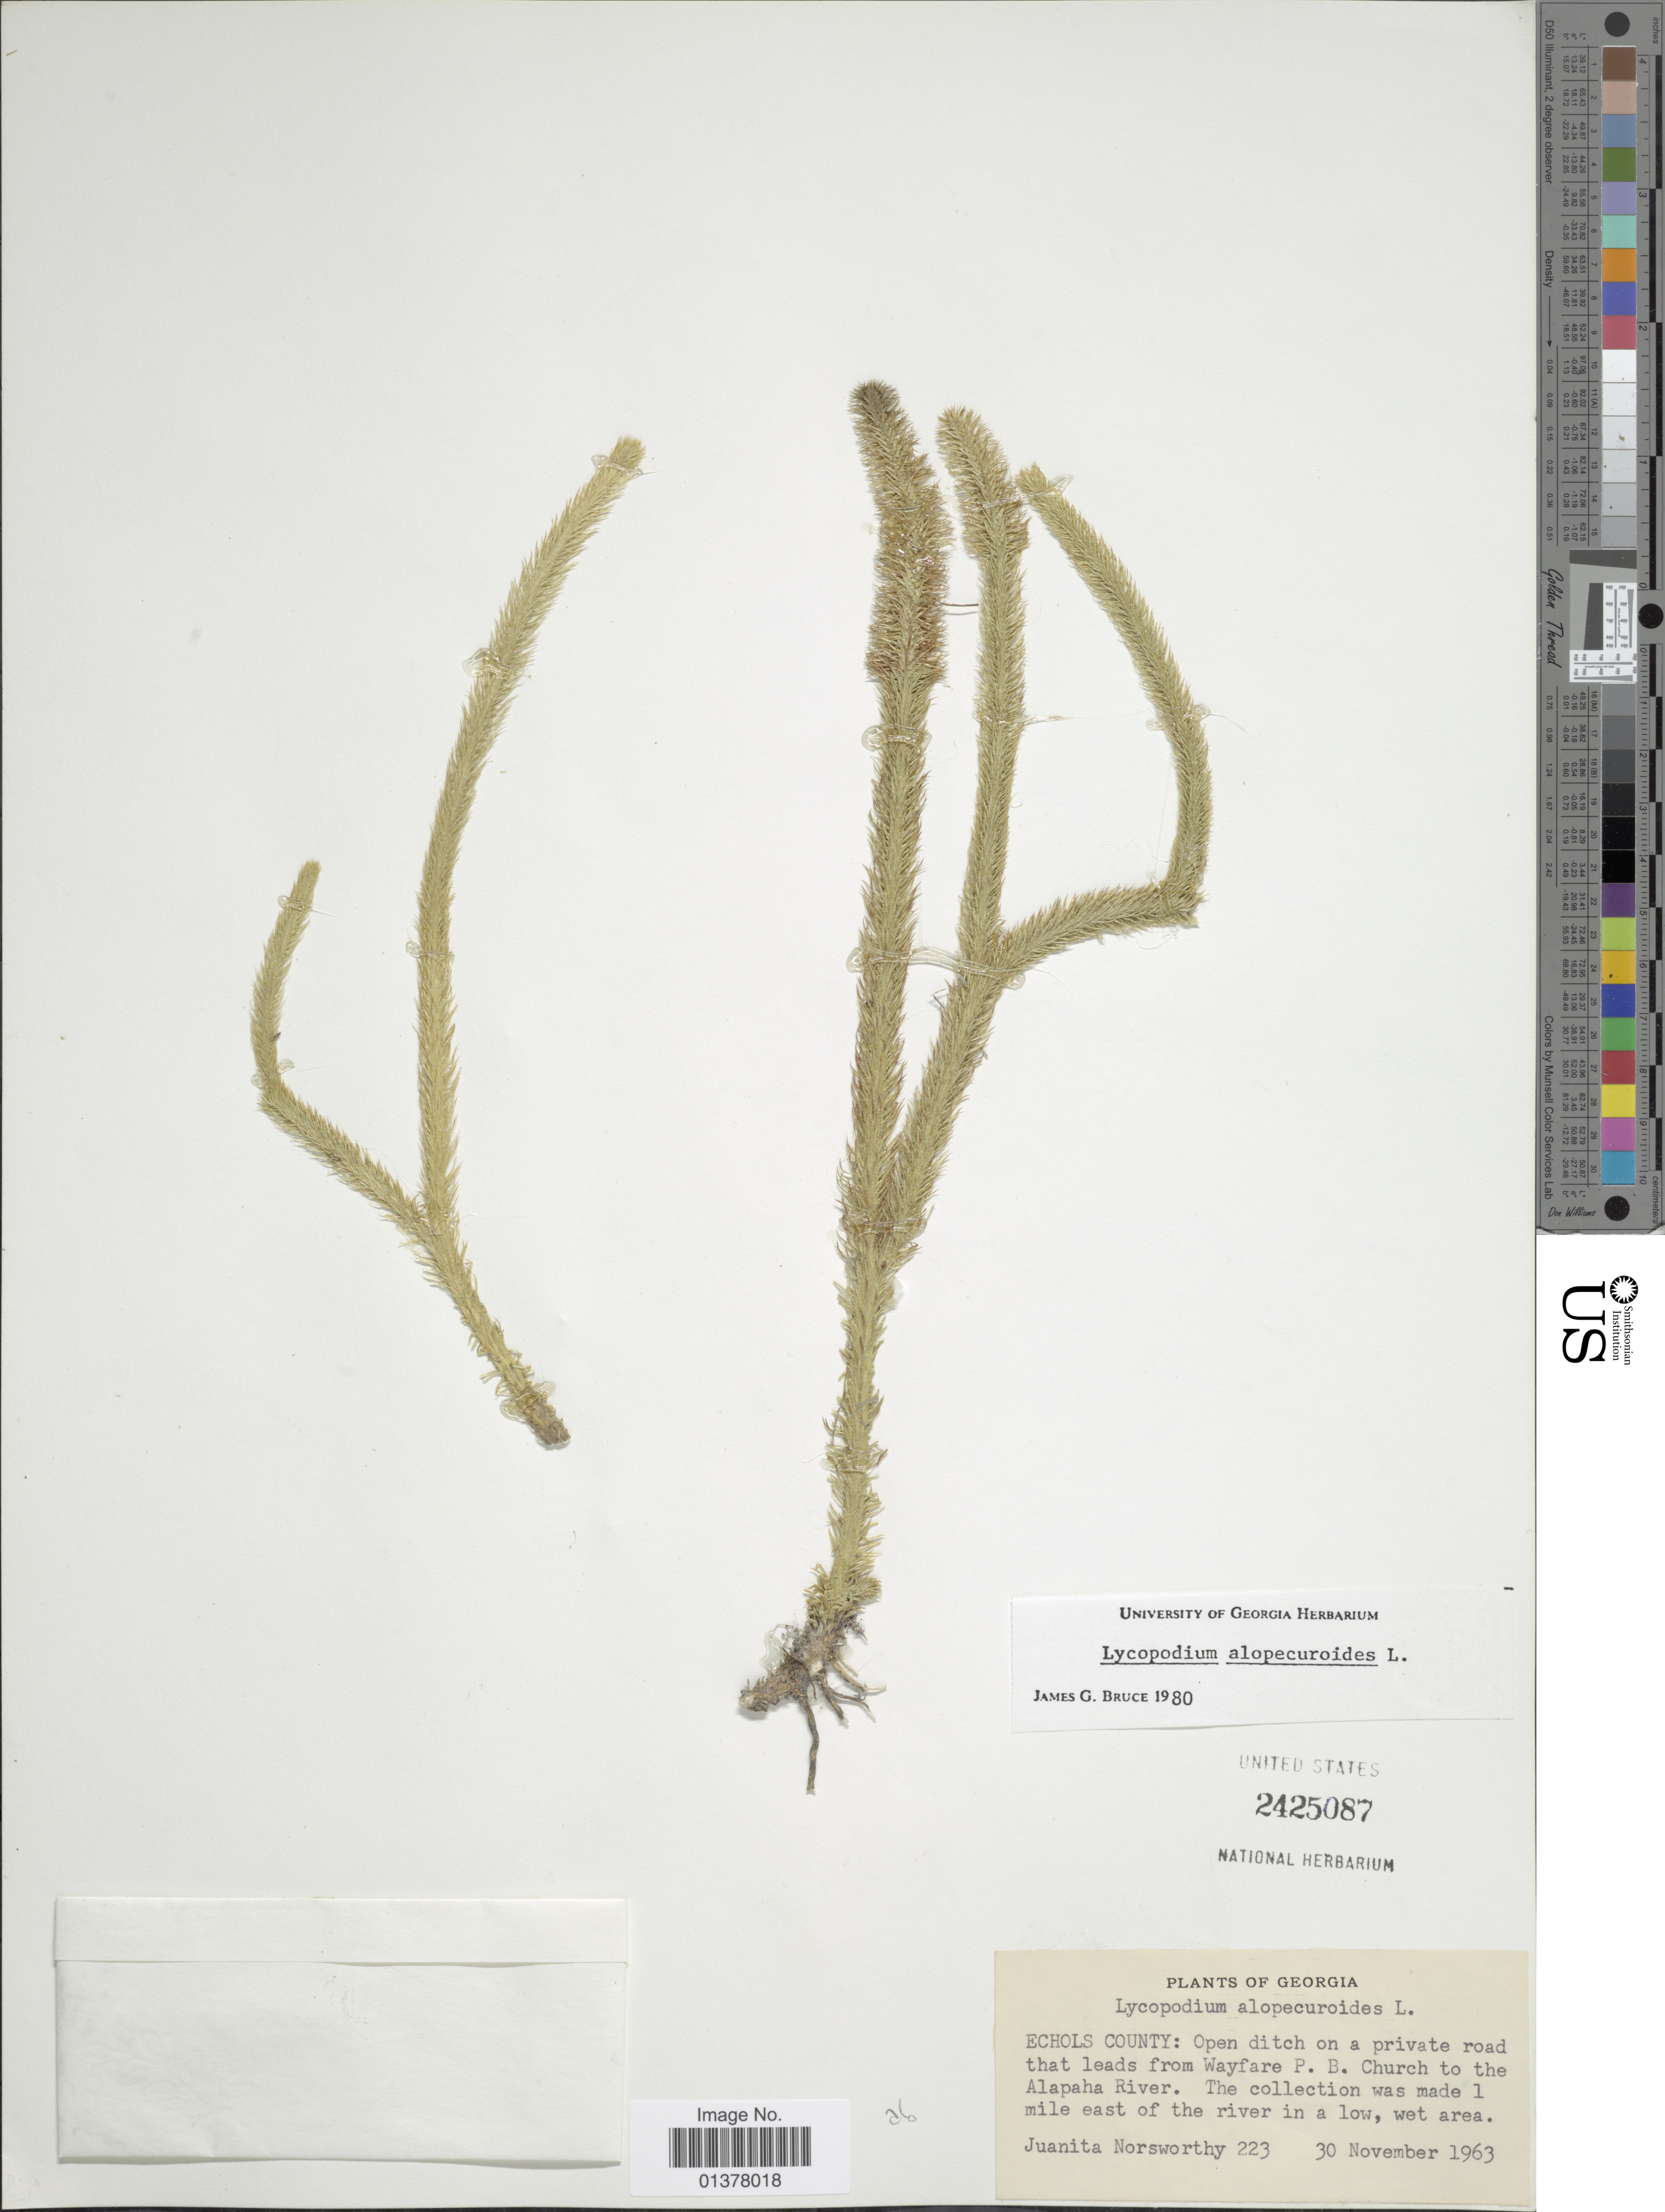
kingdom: Plantae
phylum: Tracheophyta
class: Lycopodiopsida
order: Lycopodiales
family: Lycopodiaceae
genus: Lycopodiella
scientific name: Lycopodiella alopecuroides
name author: (L.) Cranfill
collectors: J. Norsworthy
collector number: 223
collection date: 1963-11-30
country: United States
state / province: Georgia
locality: Echols County: open ditch on a private road that leads from Wayfare P.B. Church to the Alapaha River, the collection was made 1 mile east of the river in a low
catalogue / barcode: US 2425087